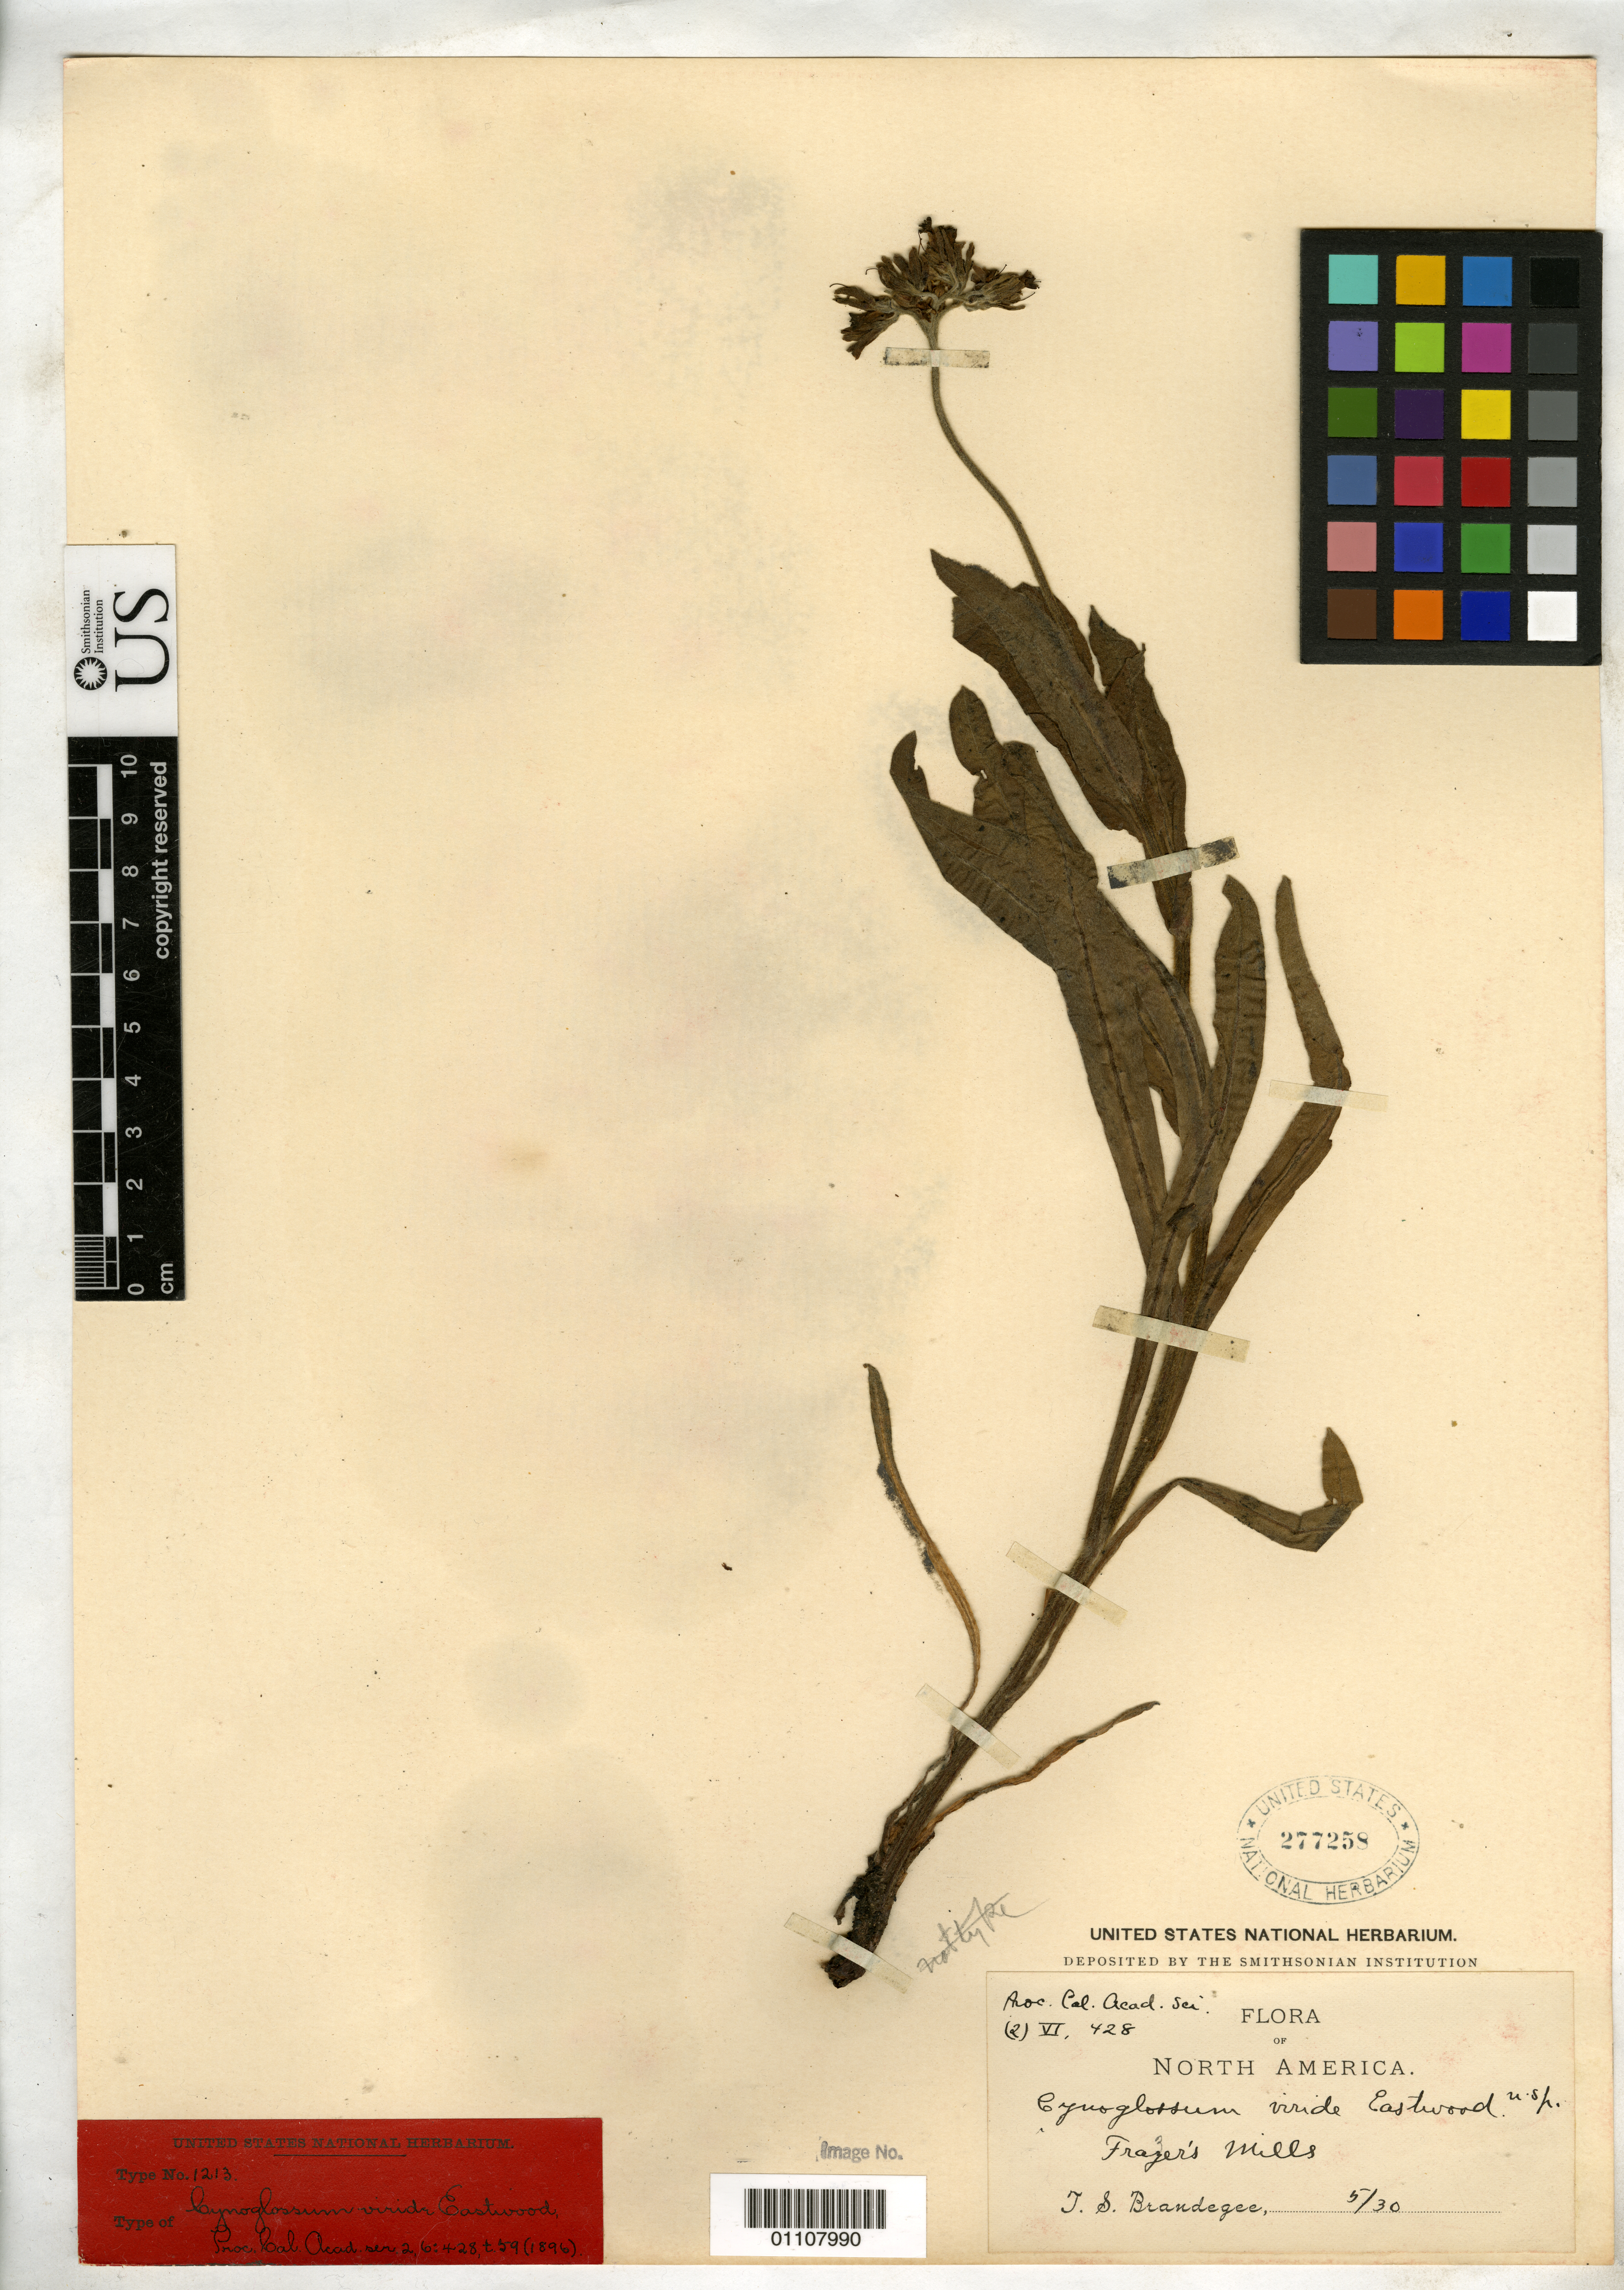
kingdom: Plantae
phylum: Tracheophyta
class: Magnoliopsida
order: Boraginales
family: Boraginaceae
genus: Cynoglossum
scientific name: Cynoglossum viride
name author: Eastw.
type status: Syntype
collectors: T. S. Brandegee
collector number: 5/30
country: United States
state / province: California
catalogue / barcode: US 277258